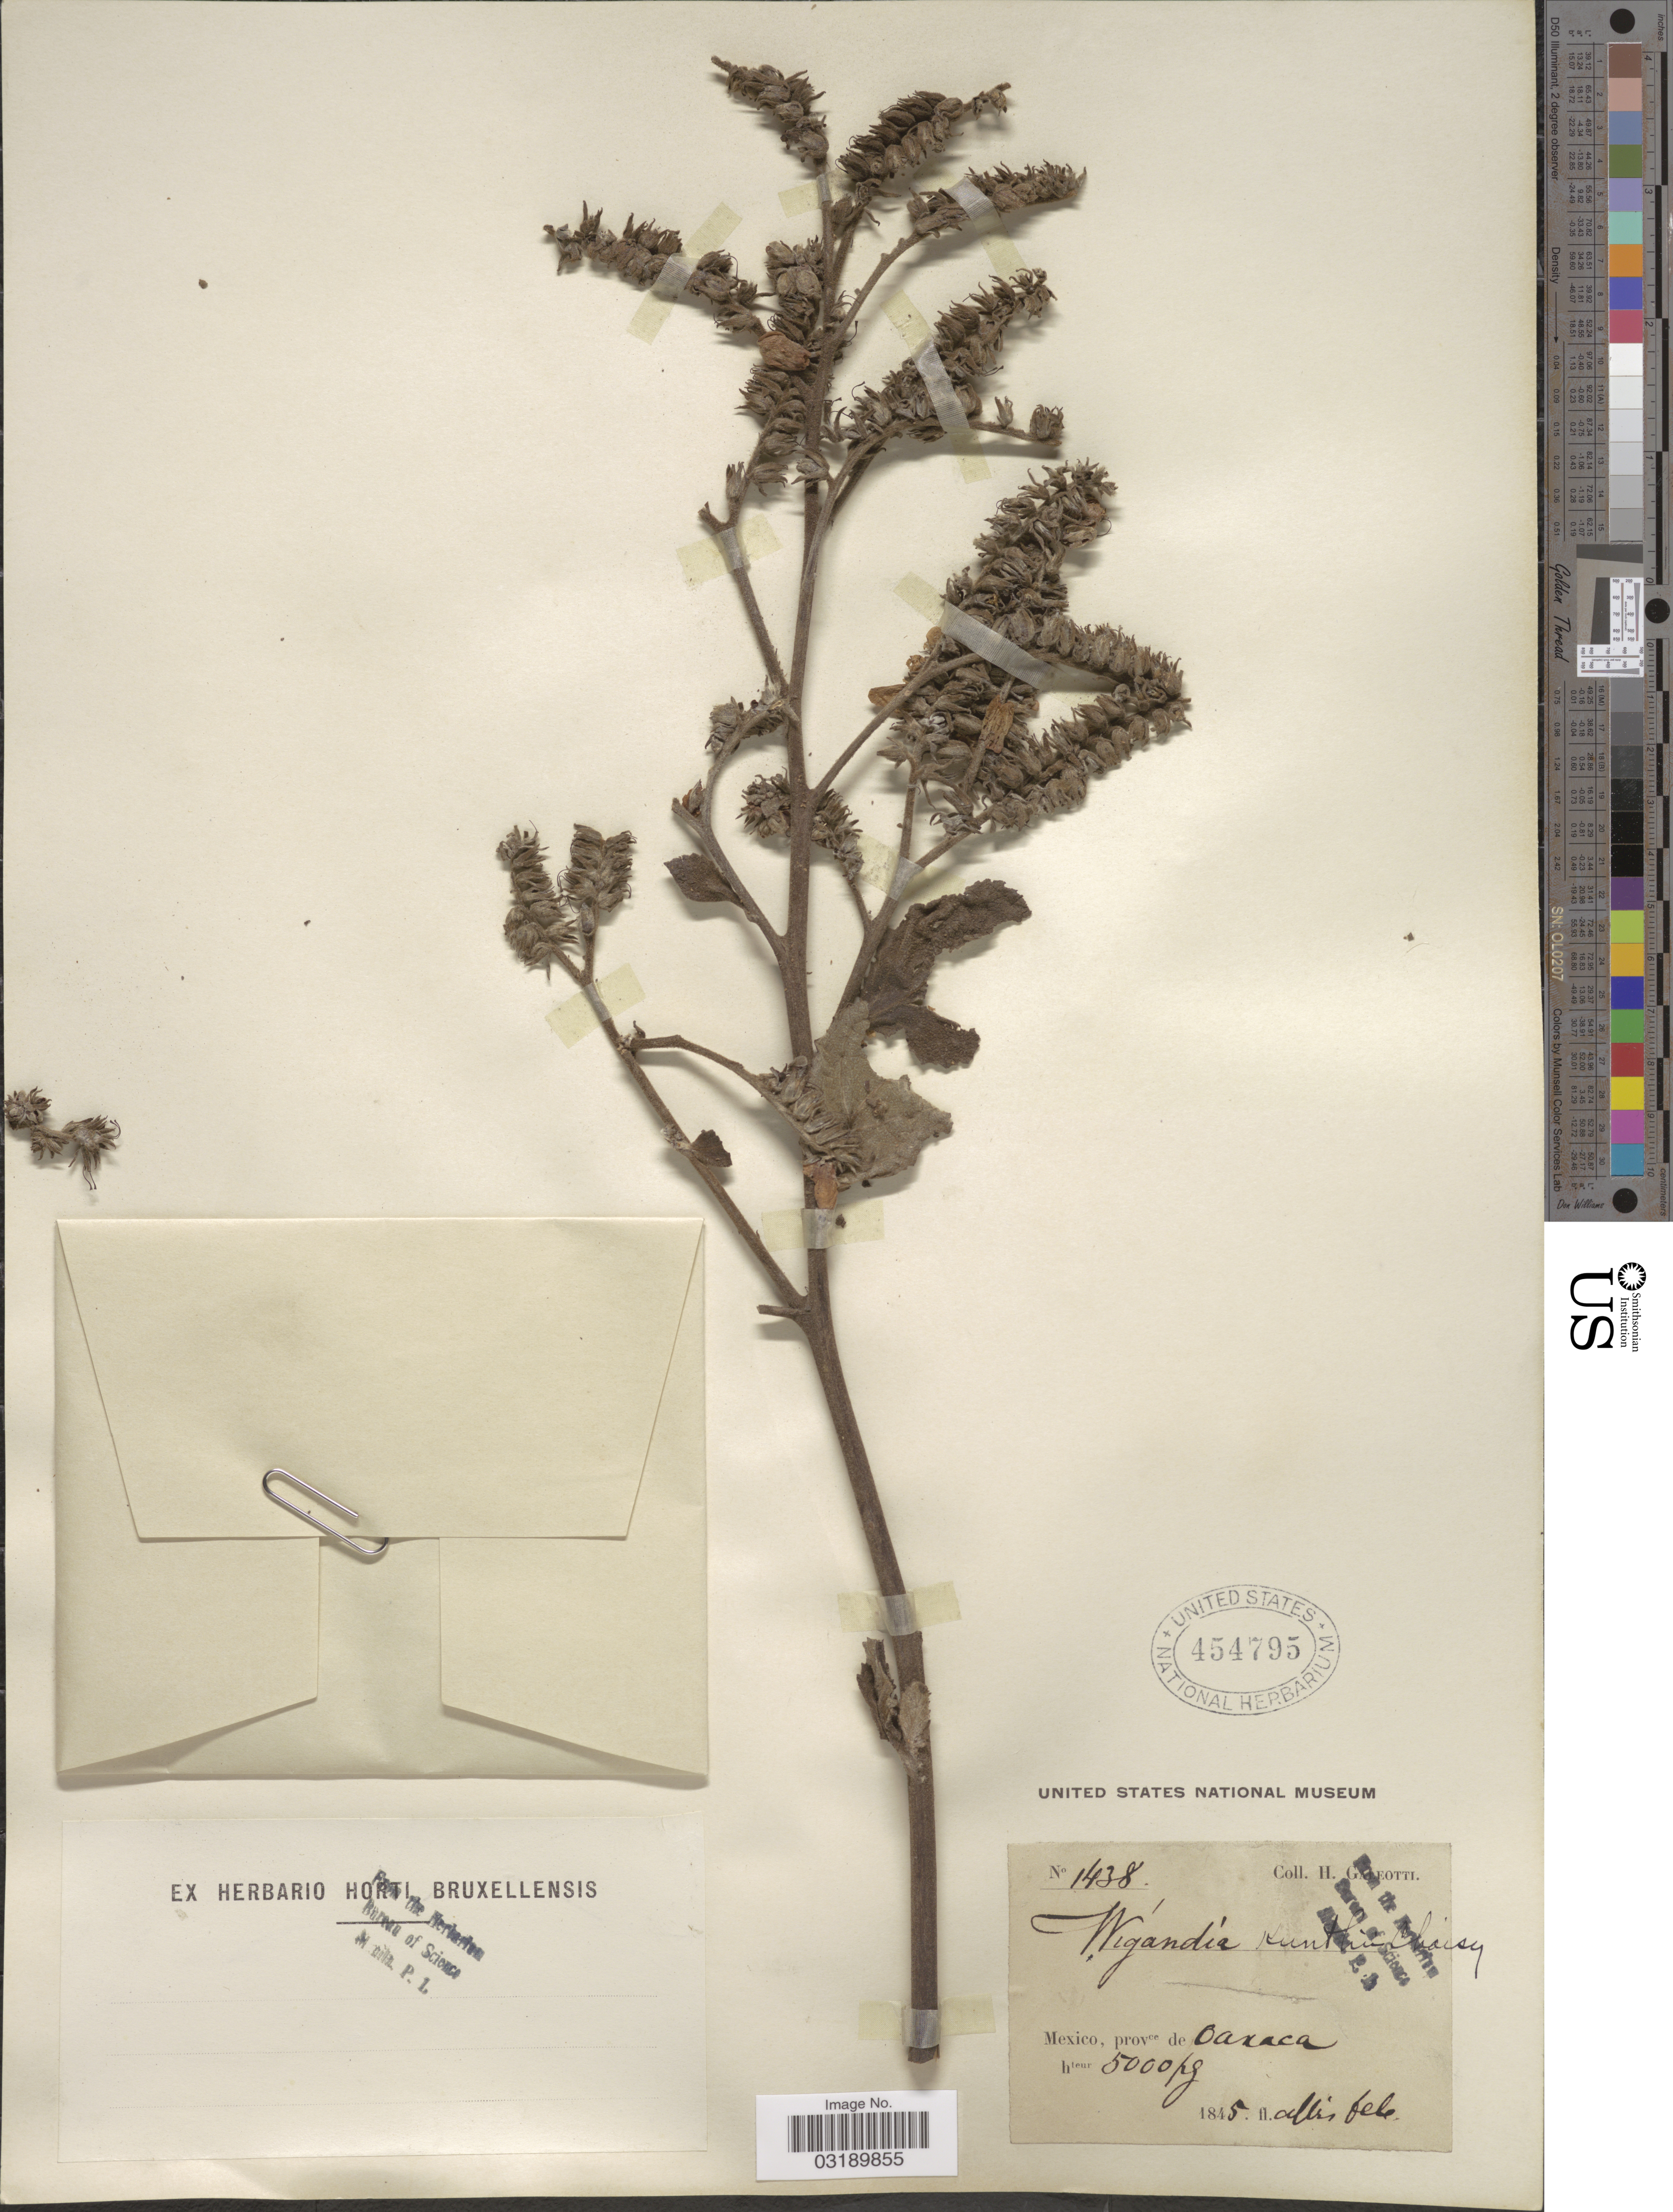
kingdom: Plantae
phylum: Tracheophyta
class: Magnoliopsida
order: Boraginales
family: Namaceae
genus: Wigandia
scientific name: Wigandia kunthii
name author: Choisy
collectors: H. G. Galeotti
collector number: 1438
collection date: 1845-02/1845-04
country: Mexico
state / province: Oaxaca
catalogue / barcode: US 454795